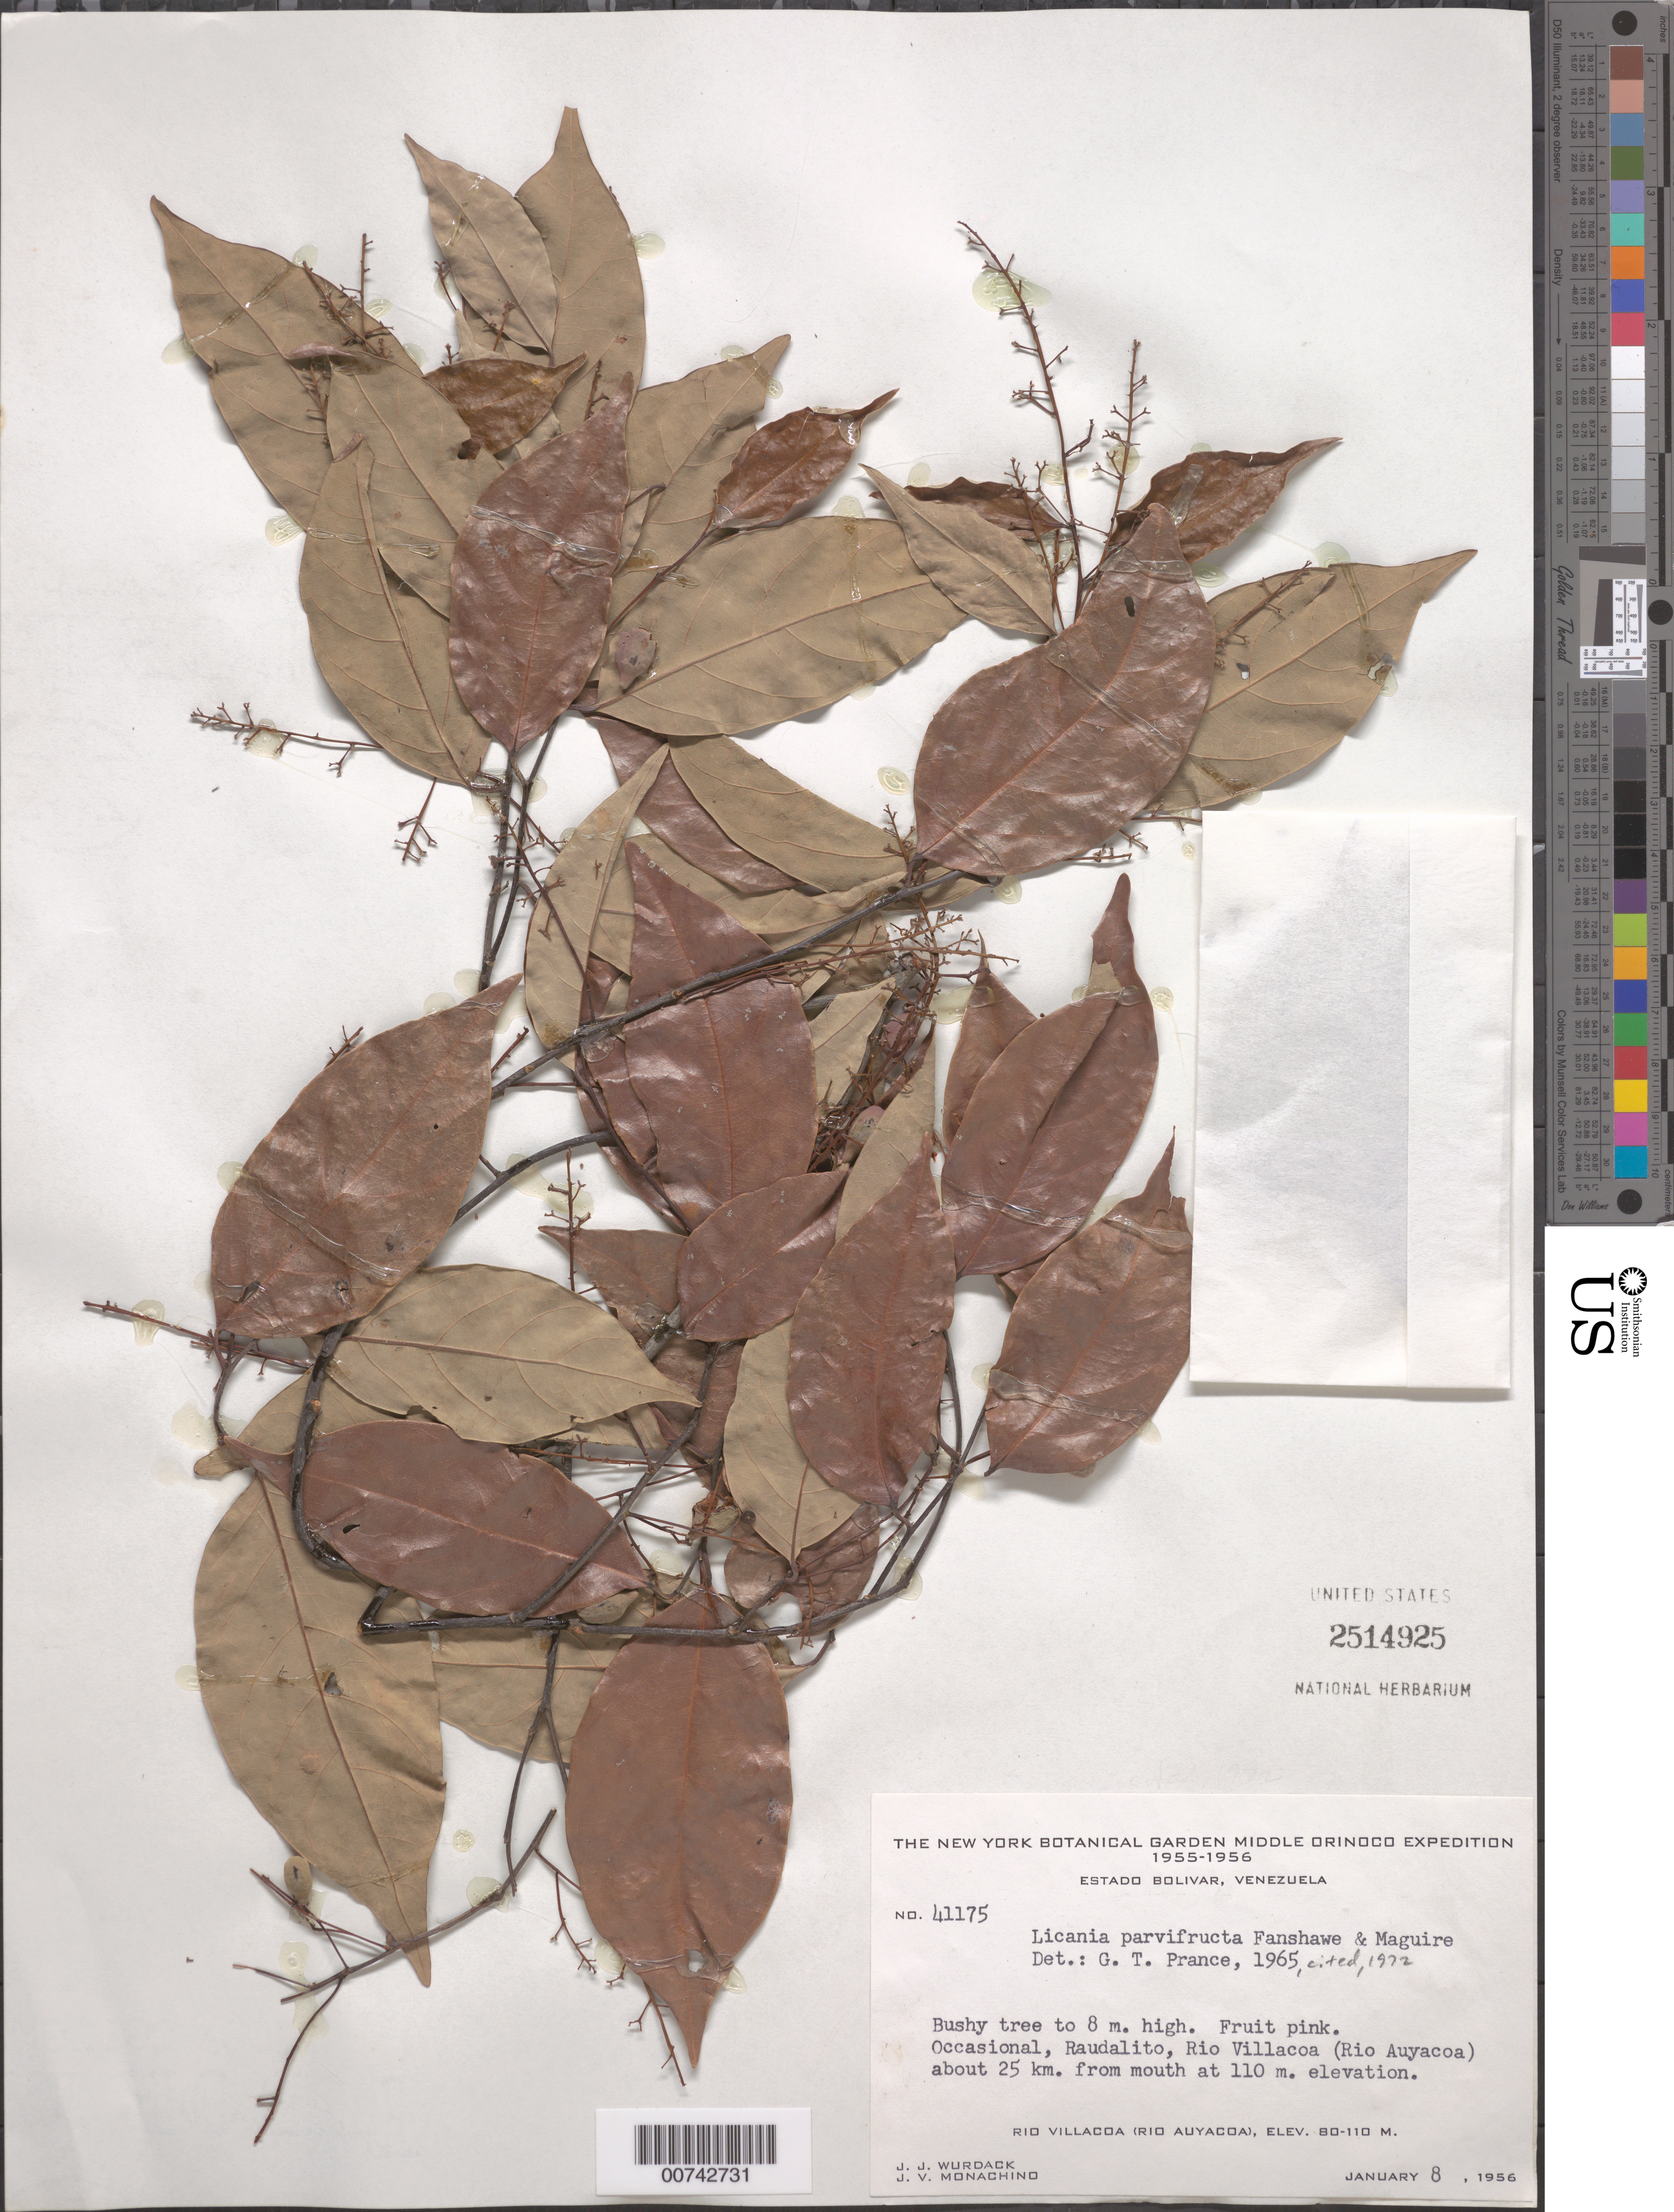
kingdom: Plantae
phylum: Tracheophyta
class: Magnoliopsida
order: Malpighiales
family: Chrysobalanaceae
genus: Licania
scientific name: Licania parvifructa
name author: Fanshawe & Maguire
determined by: Prance, G. T.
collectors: J. J. Wurdack & J. V. Monachino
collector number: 41175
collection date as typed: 8-Jan-56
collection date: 1956-01-08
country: Venezuela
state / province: Bolívar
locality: Raudalito, Río Villacoa (Río Auyacoa) about 25 km from mouth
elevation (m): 80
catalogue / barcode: US 2514925